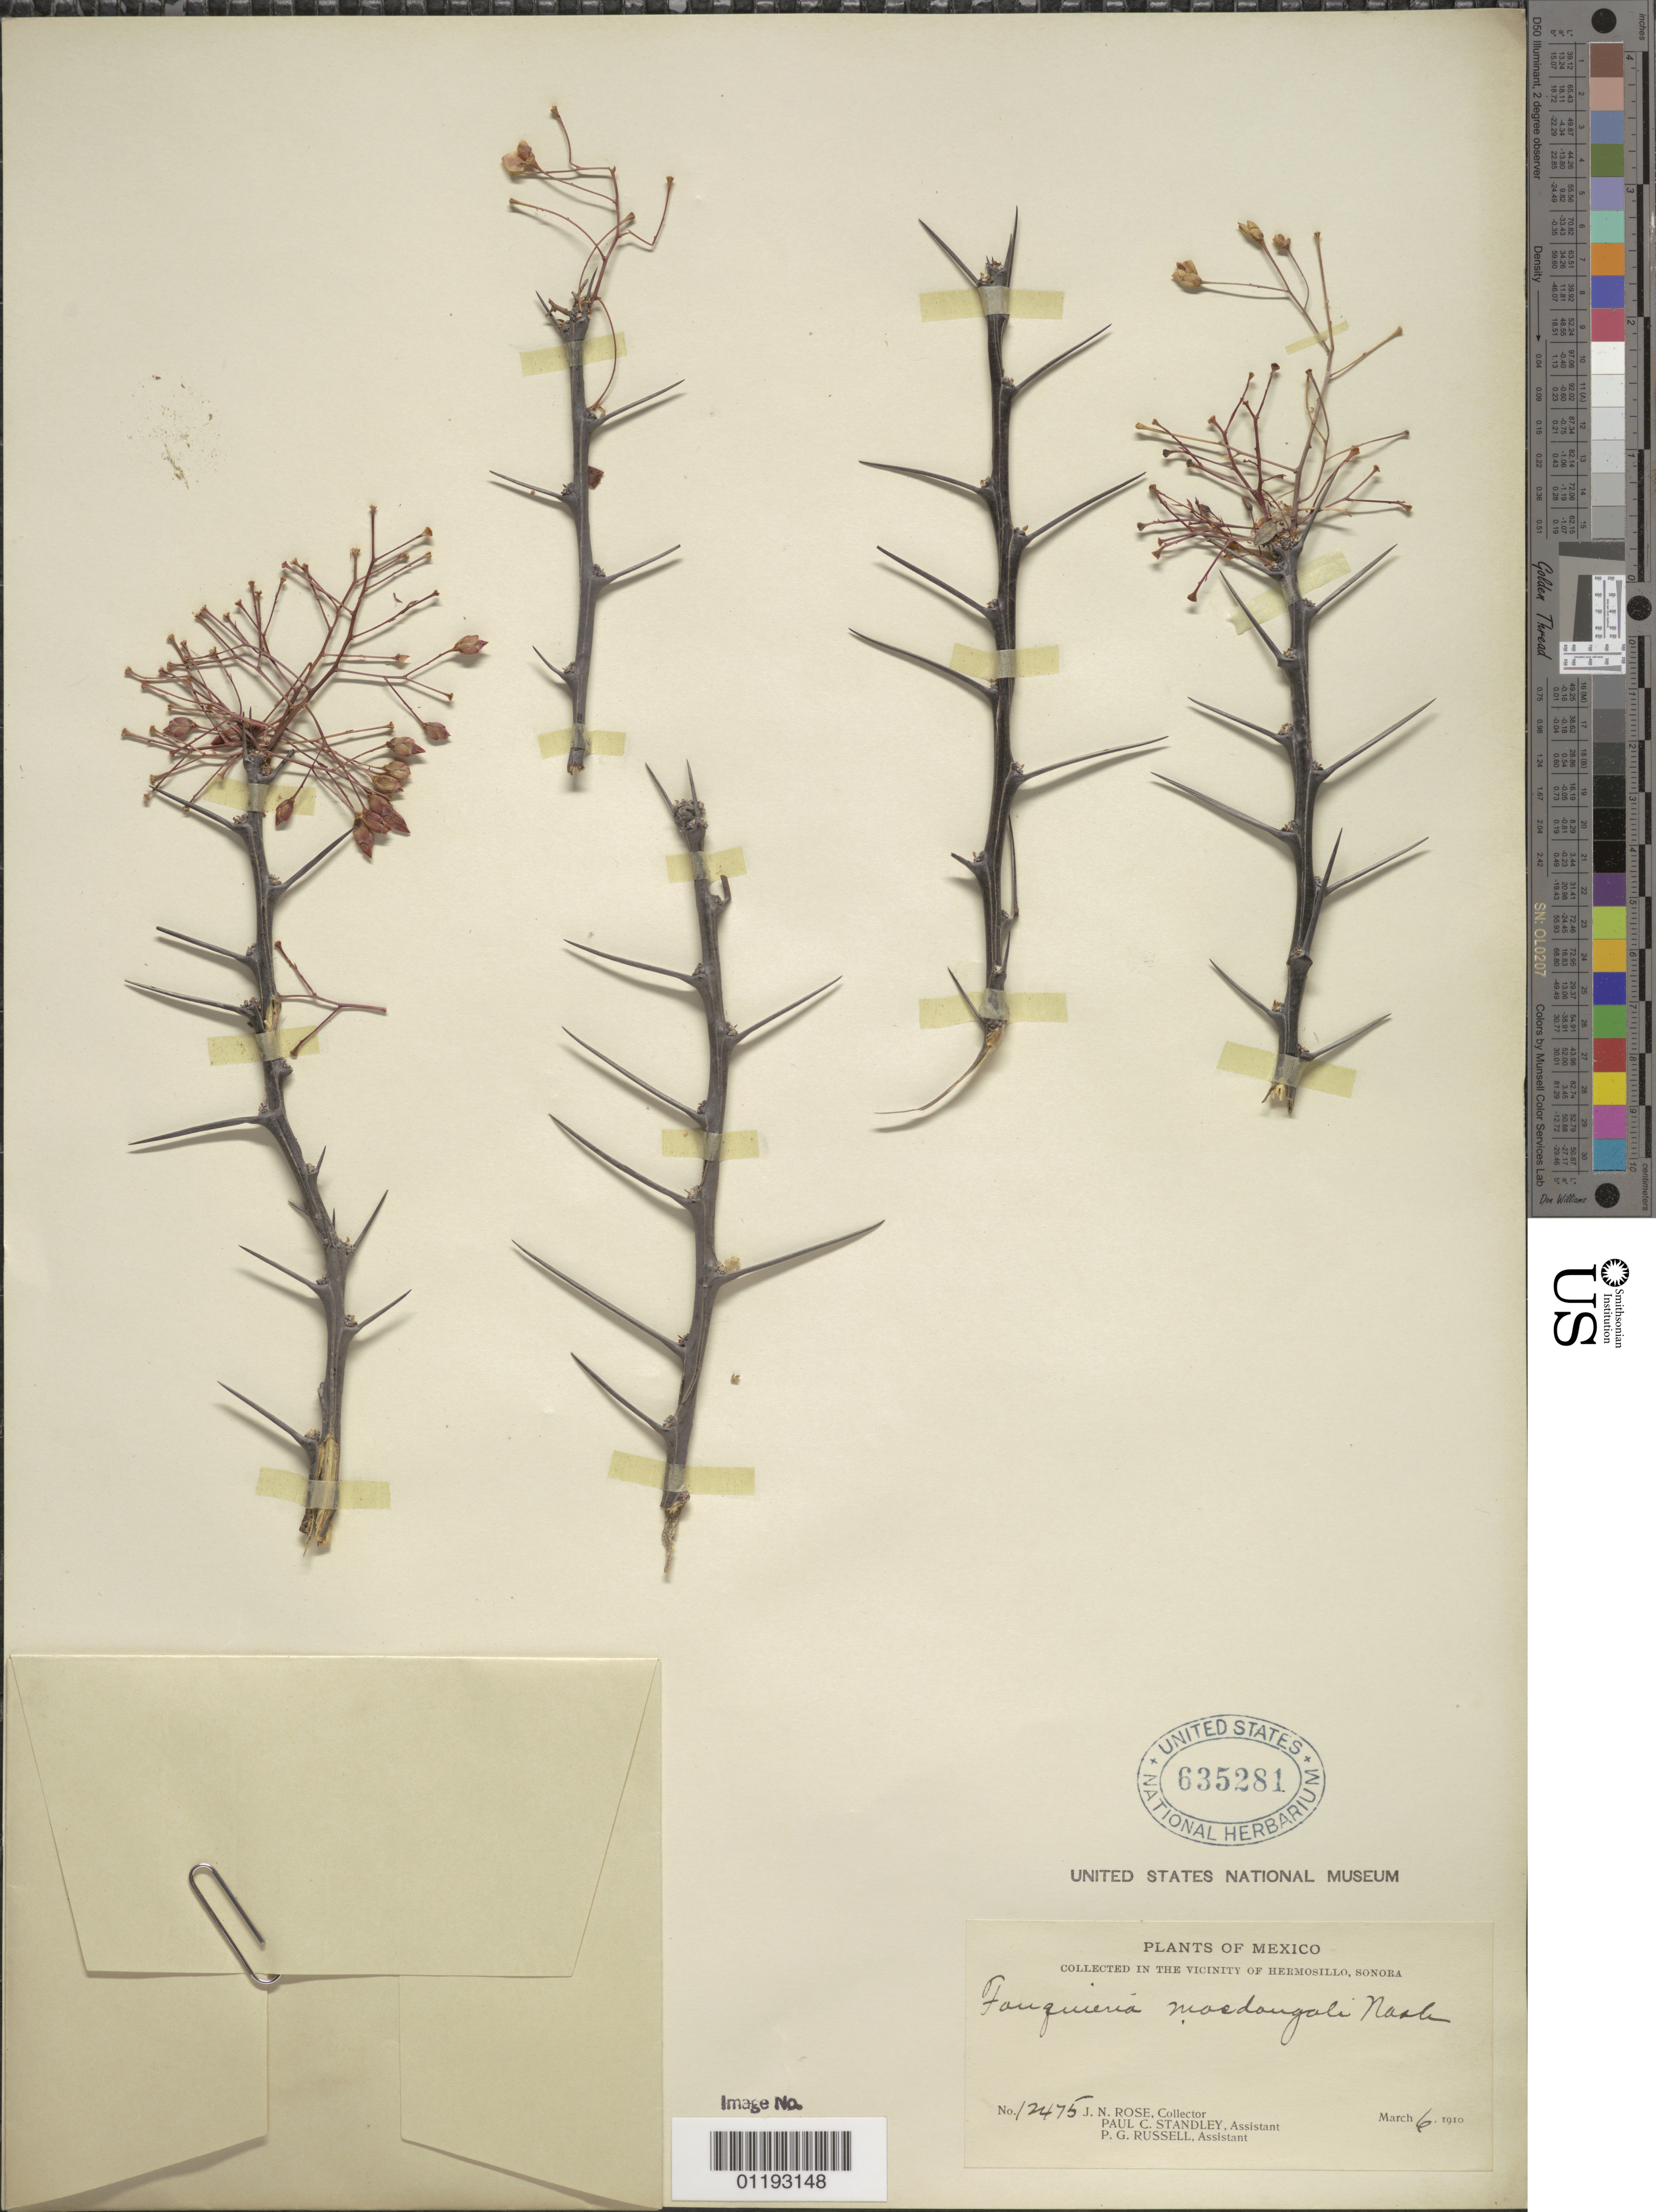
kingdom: Plantae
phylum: Tracheophyta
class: Magnoliopsida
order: Ericales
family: Fouquieriaceae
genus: Fouquieria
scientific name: Fouquieria macdougalii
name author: Nash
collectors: J. N. Rose, P. C. Standley & P. G. Russell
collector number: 12475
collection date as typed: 06 Mar 1910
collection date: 1910-03-06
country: Mexico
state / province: Sonora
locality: Vicinity of Hermosillo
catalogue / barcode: US 635281